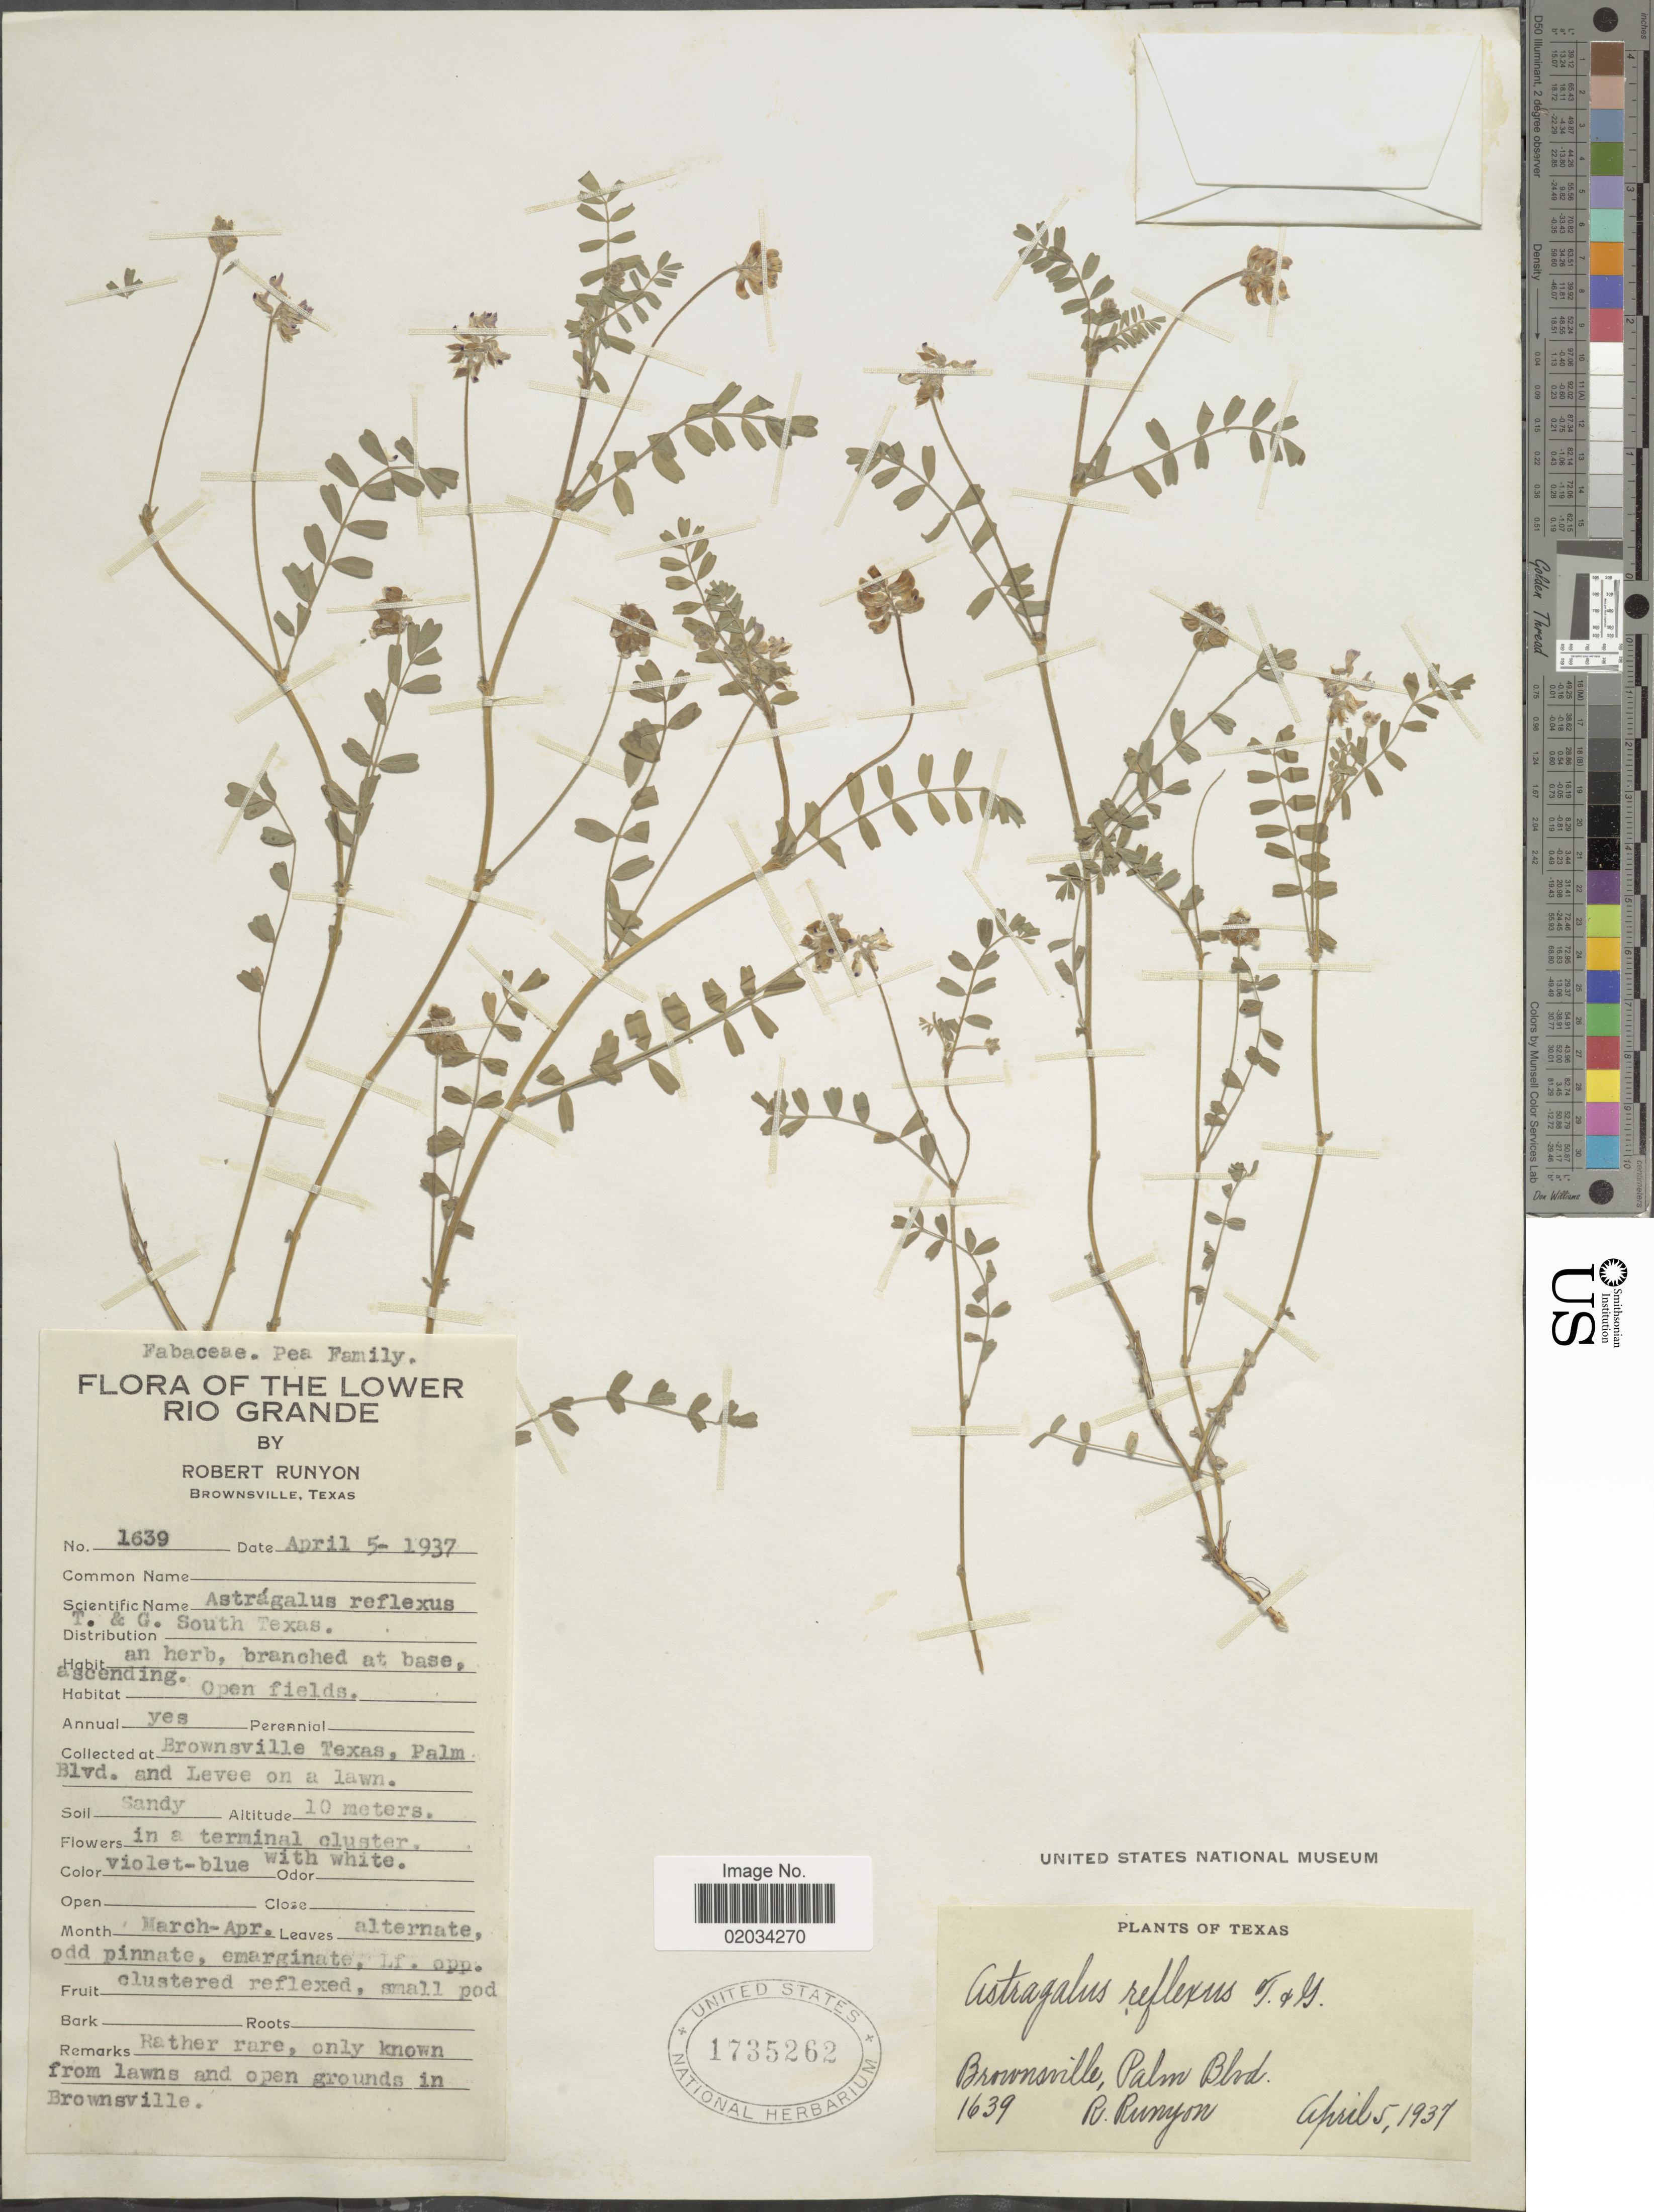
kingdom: Plantae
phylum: Tracheophyta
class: Magnoliopsida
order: Fabales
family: Fabaceae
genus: Astragalus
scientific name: Astragalus reflexus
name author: Torr. & A. Gray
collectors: R. Runyon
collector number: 1639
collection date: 1937-04-05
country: United States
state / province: Texas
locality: Brownsville, Palm Blvd. and Levee on a lawn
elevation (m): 10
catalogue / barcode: US 1735262